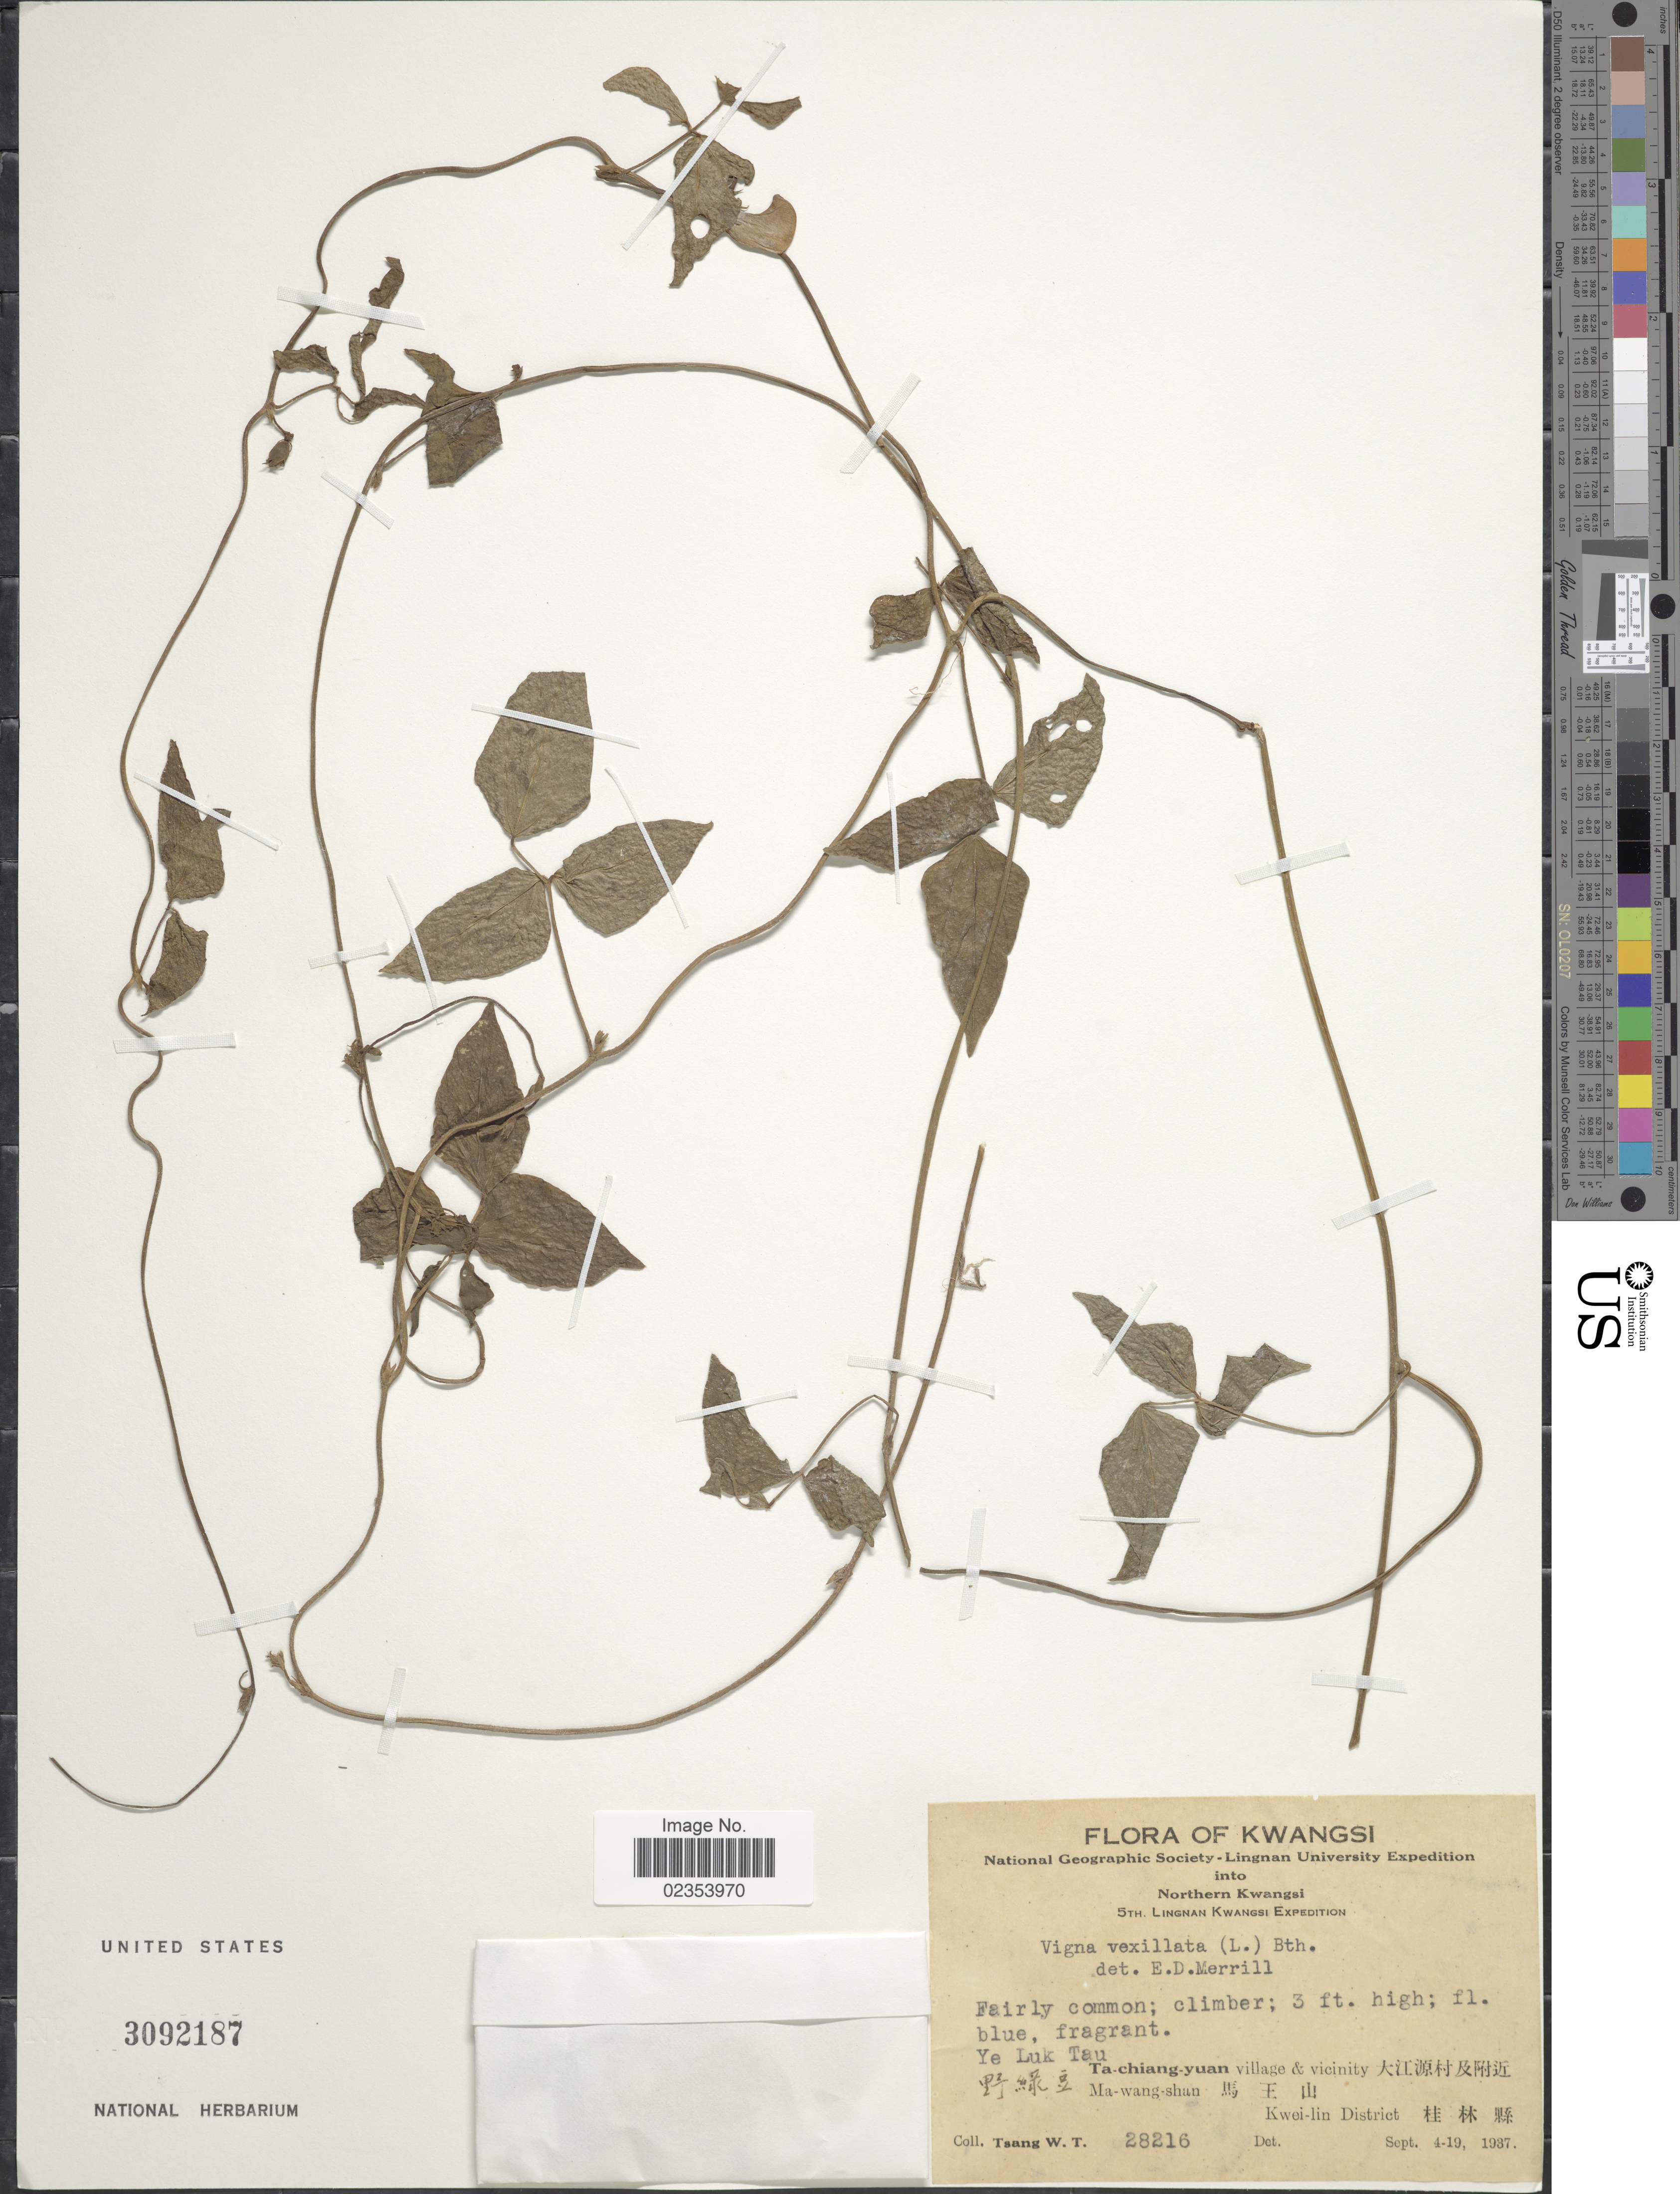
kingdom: Plantae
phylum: Tracheophyta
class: Magnoliopsida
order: Fabales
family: Fabaceae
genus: Vigna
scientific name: Vigna vexillata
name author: (L.) A. Rich.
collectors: W. T. Tsang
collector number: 28216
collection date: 1937-09-04/1937-09-19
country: China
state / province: Guangxi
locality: Kwangsi. Northern Kwangsi. Ye Luk Tau. Ta-chiang-yuan village & vicinity, Ma-wang-shan. Kwei-lin District.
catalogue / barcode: US 3092187